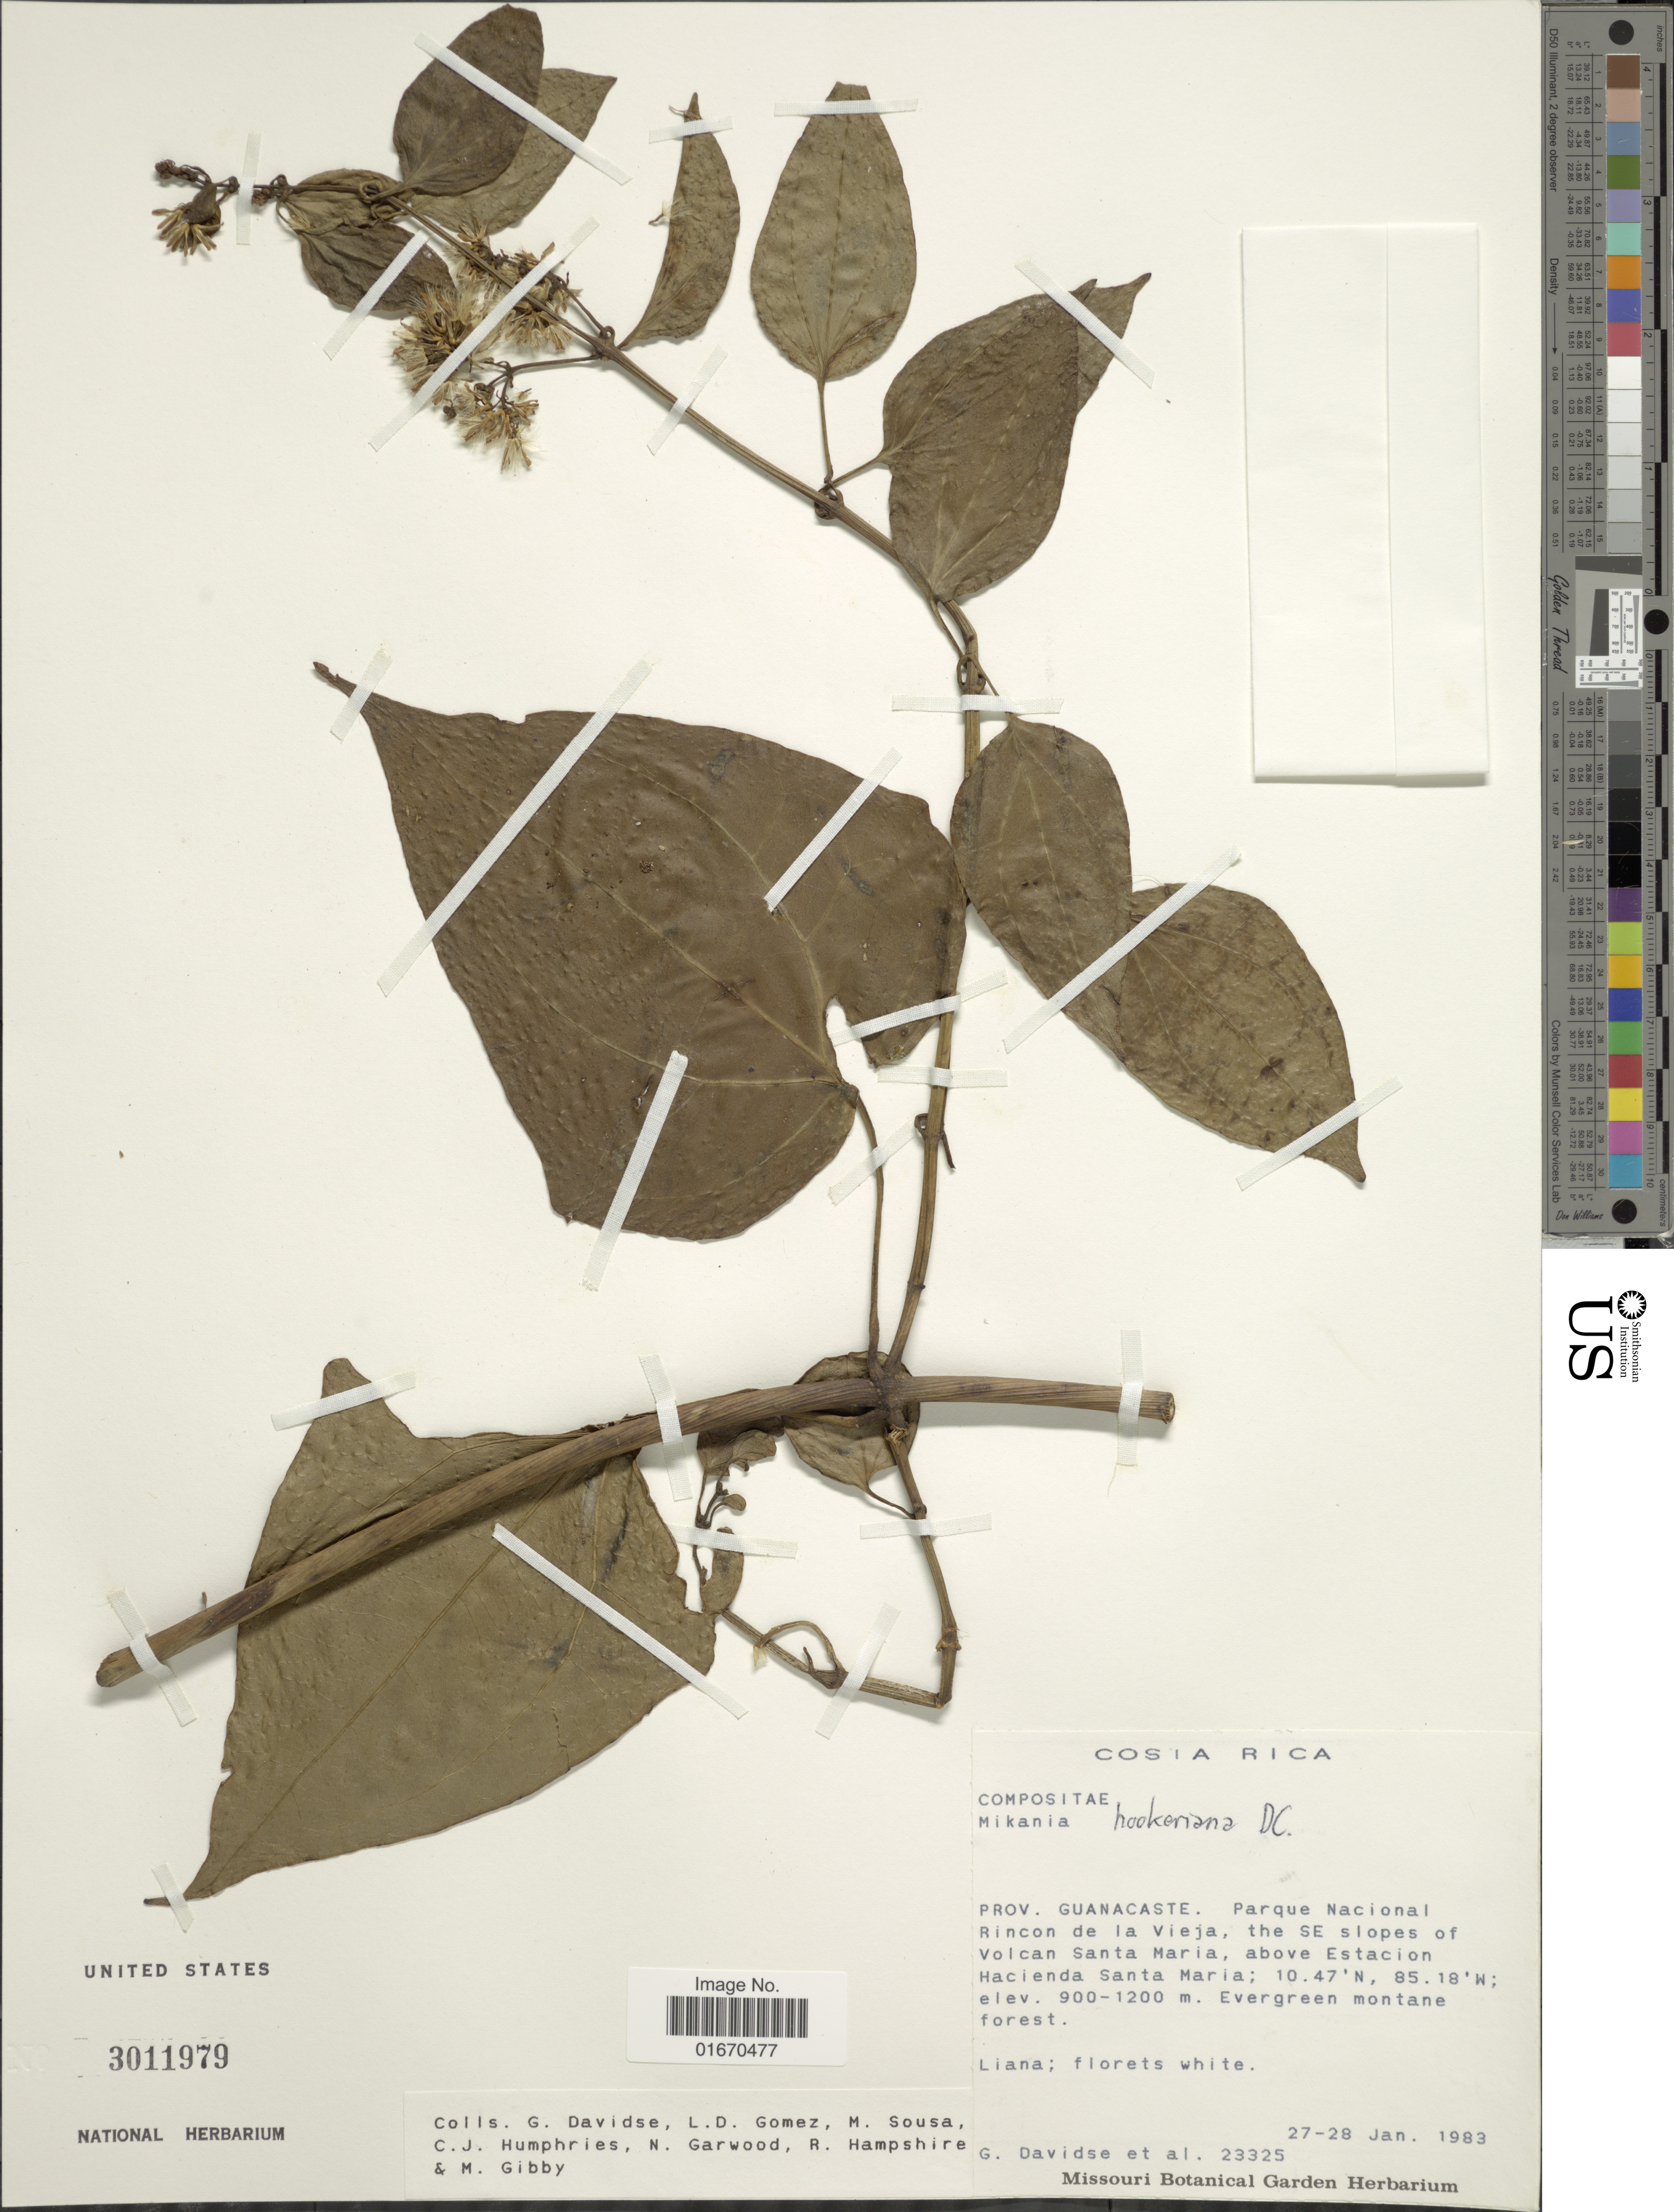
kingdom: Plantae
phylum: Tracheophyta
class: Magnoliopsida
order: Asterales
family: Asteraceae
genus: Mikania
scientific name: Mikania hookeriana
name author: DC.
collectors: G. Davidse & et al.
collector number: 23325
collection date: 1983-01-27/1983-01-28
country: Costa Rica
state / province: Guanacaste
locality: Parque Nacional Rincon de la Vieja, the SE slopes of Volcan Santa Maria, above Estacion Hacienda Santa Maria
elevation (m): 900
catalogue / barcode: US 3011979